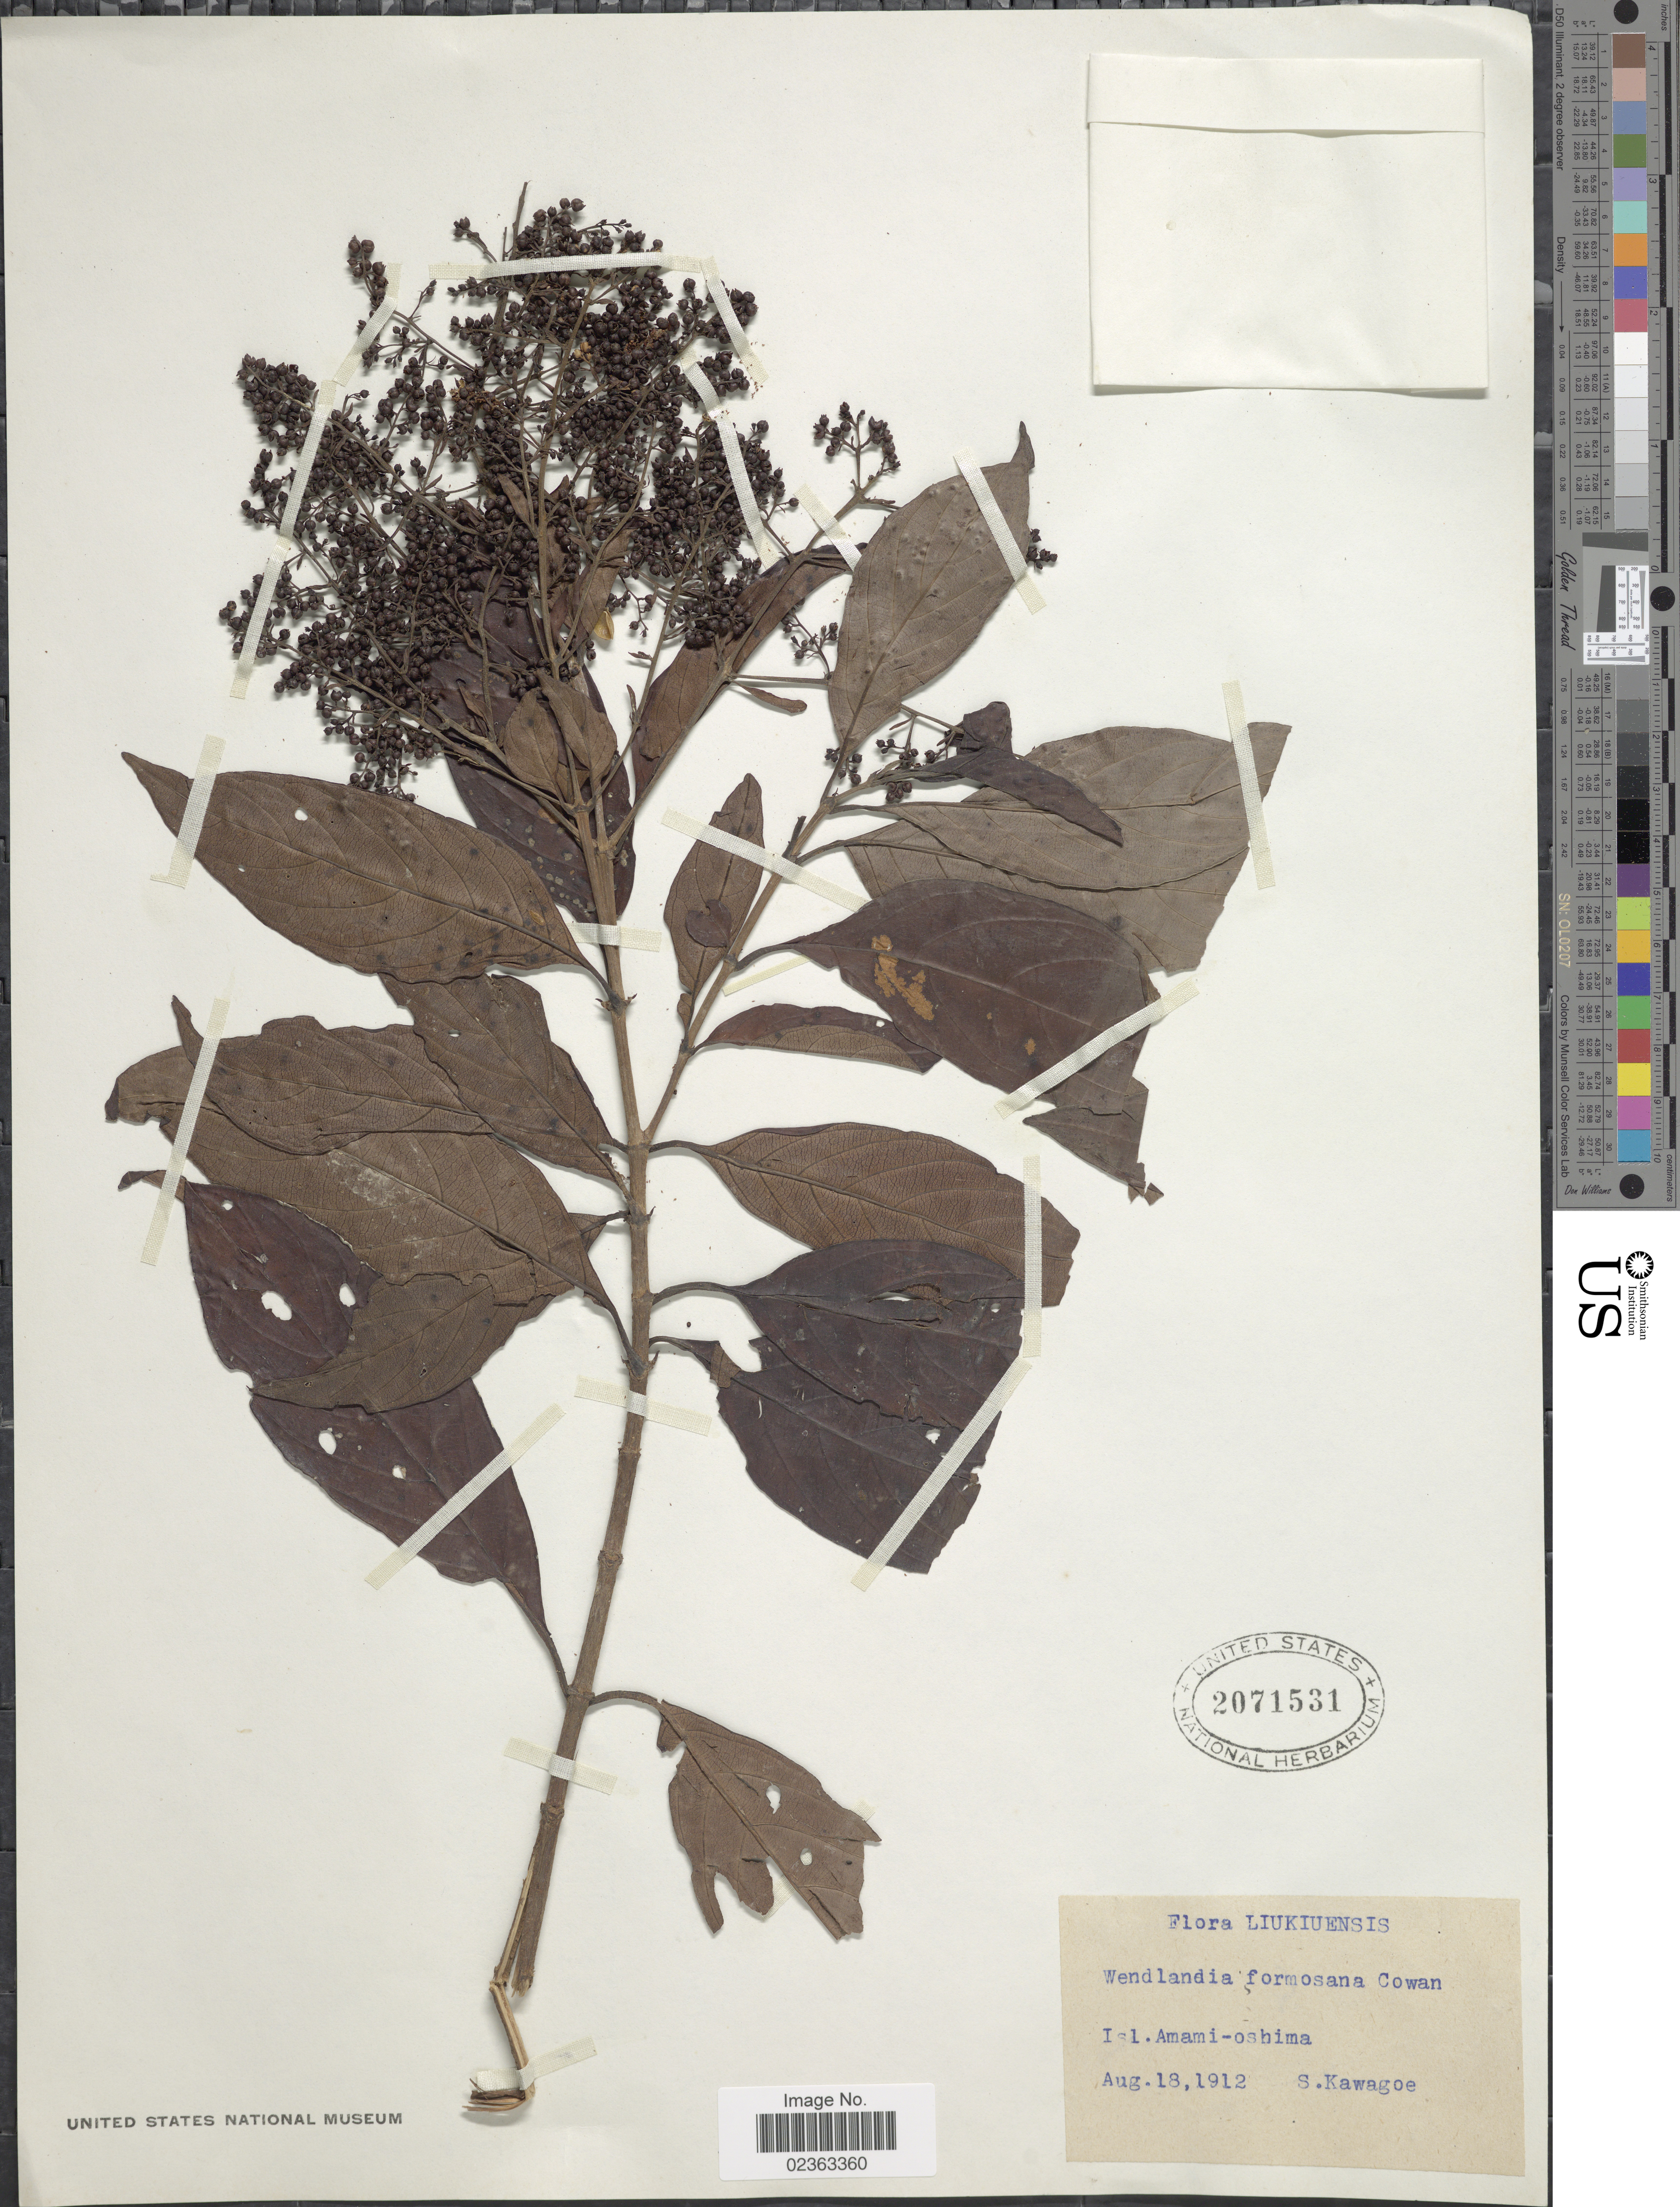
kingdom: Plantae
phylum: Tracheophyta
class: Magnoliopsida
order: Gentianales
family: Rubiaceae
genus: Wendlandia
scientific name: Wendlandia formosana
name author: Cowan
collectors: S. Kawagoe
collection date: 1912-08-18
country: Japan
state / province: Okinawa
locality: Isl. Amami-oshima, Liukiuensis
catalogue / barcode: US 2071531